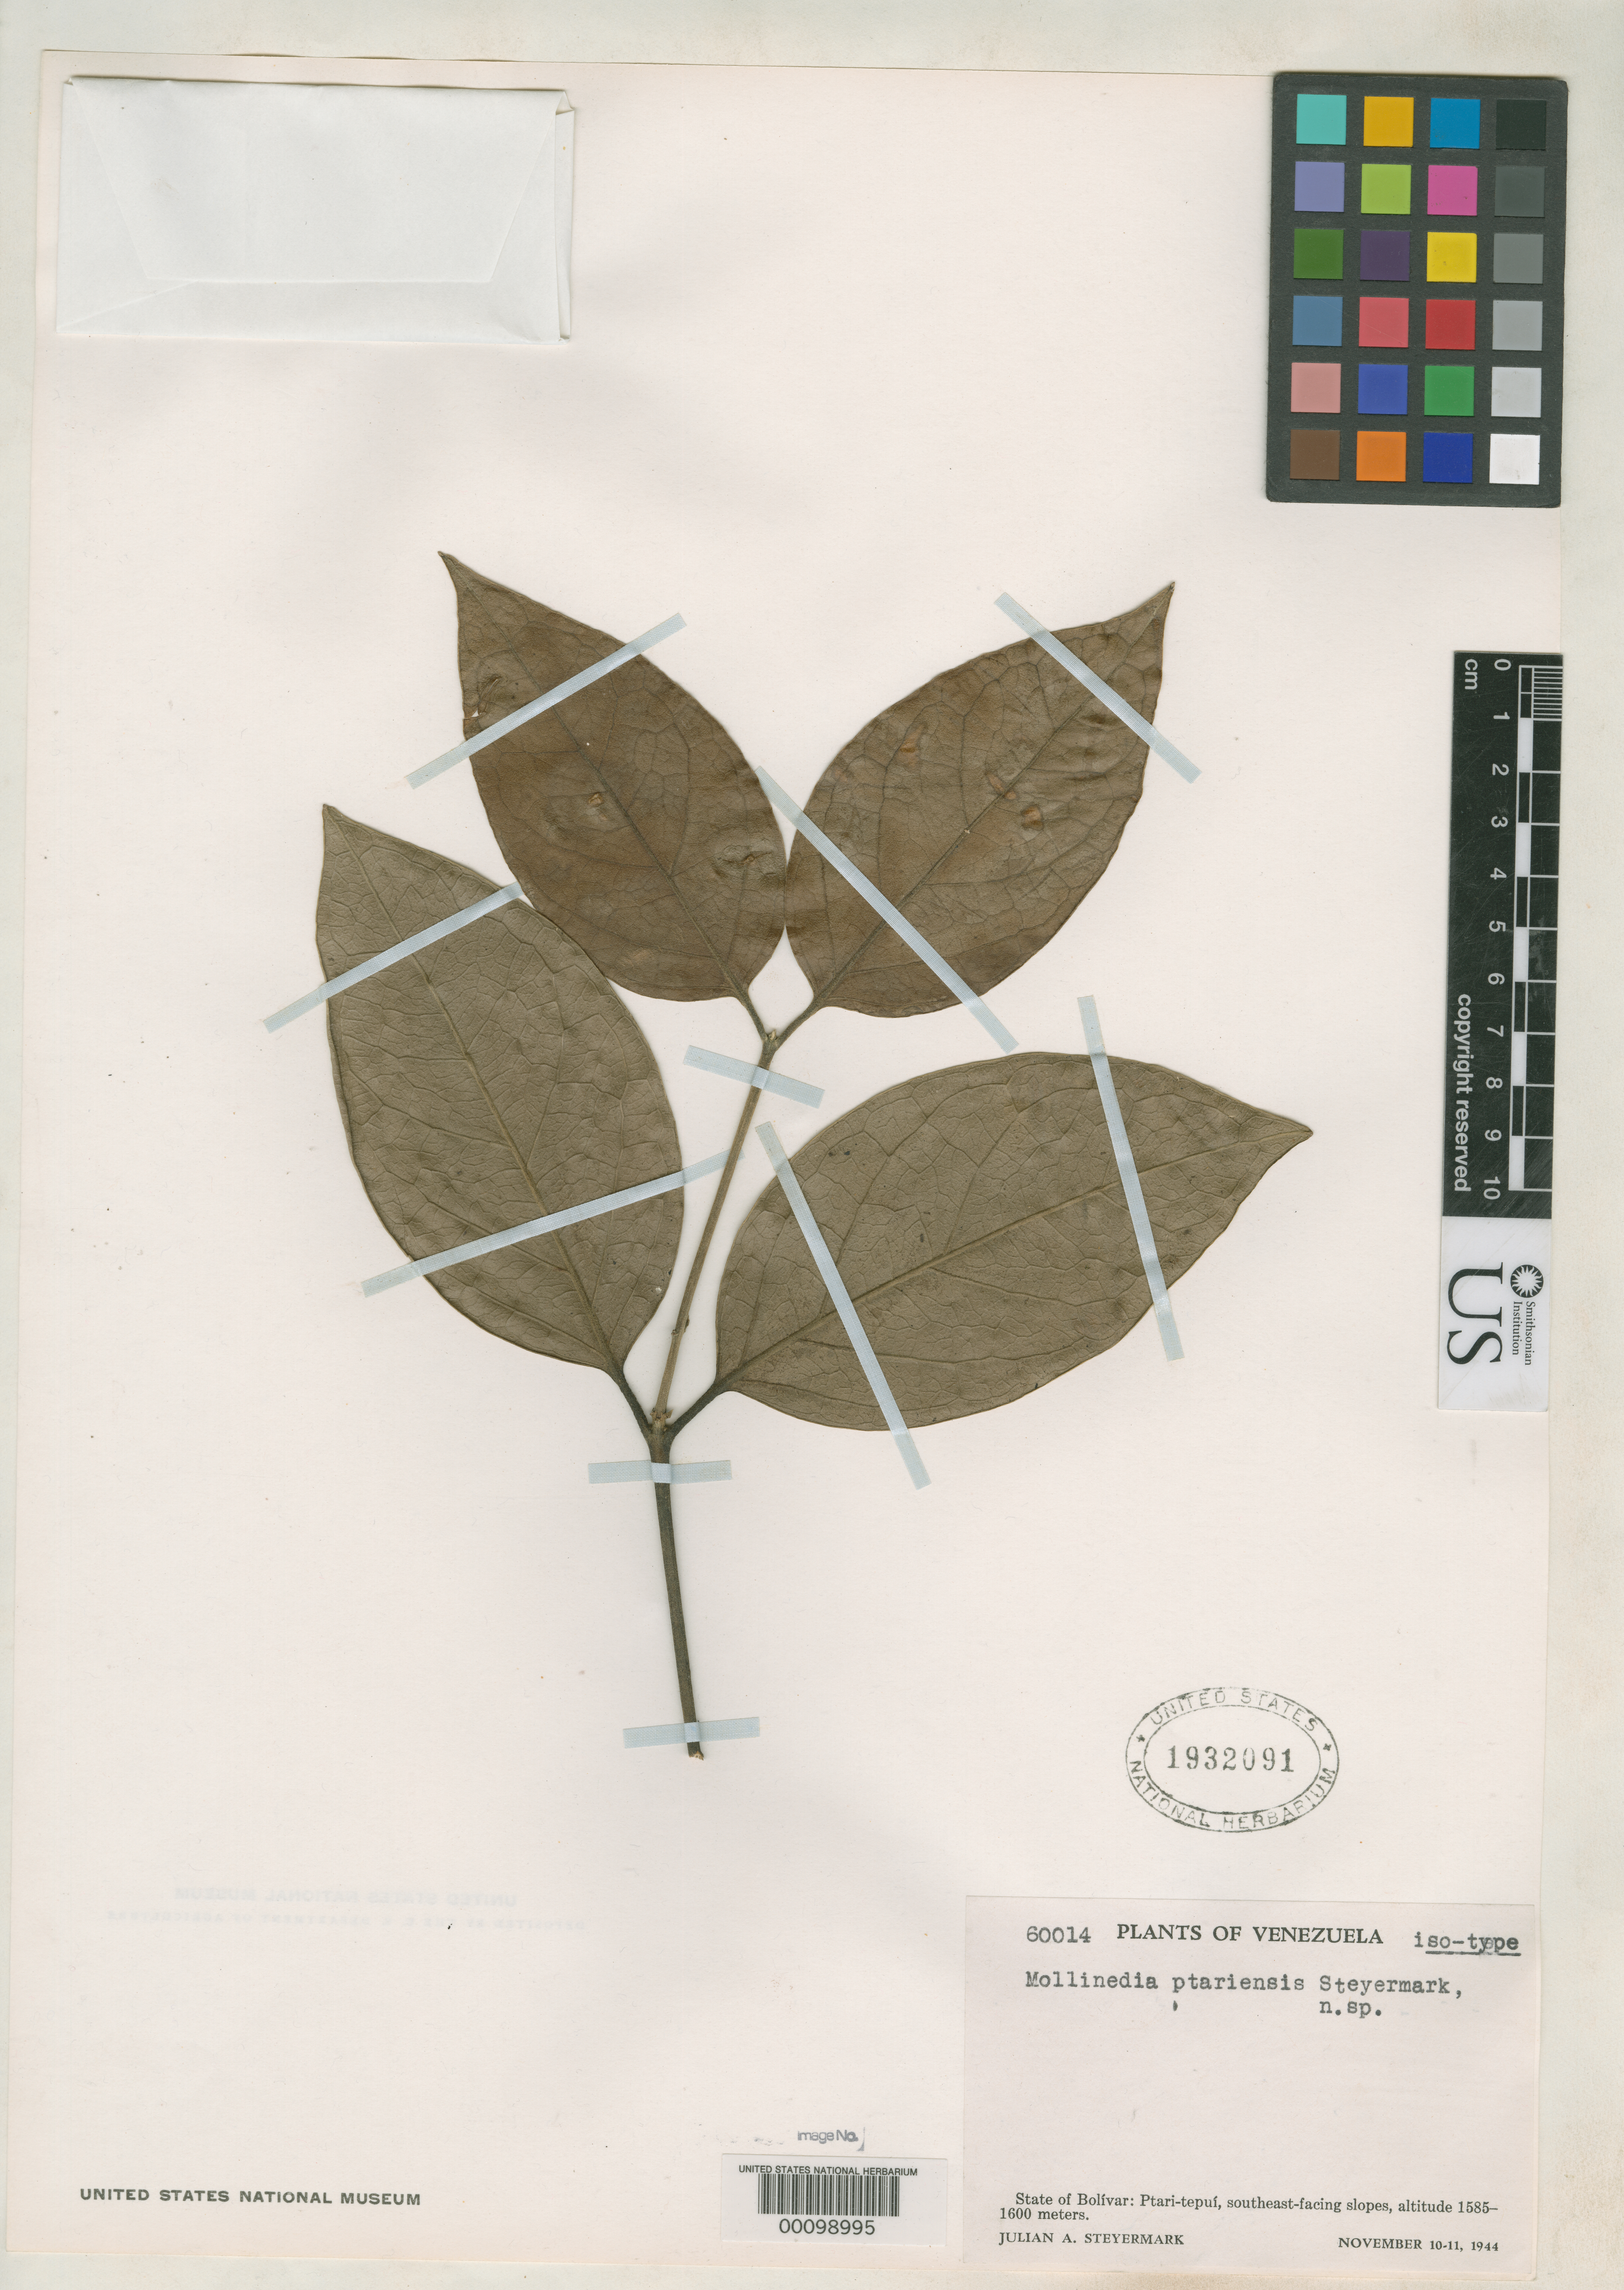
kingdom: Plantae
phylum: Tracheophyta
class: Magnoliopsida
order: Laurales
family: Monimiaceae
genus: Mollinedia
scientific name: Mollinedia ptariensis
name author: Steyerm.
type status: Isotype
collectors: J. Steyermark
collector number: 60014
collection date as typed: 10 Nov 1944 to 11 Nov 1944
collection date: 1944-11-10/1944-11-11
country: Venezuela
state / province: Bolivar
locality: Ptari-tepui.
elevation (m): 1585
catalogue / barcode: US 1932091